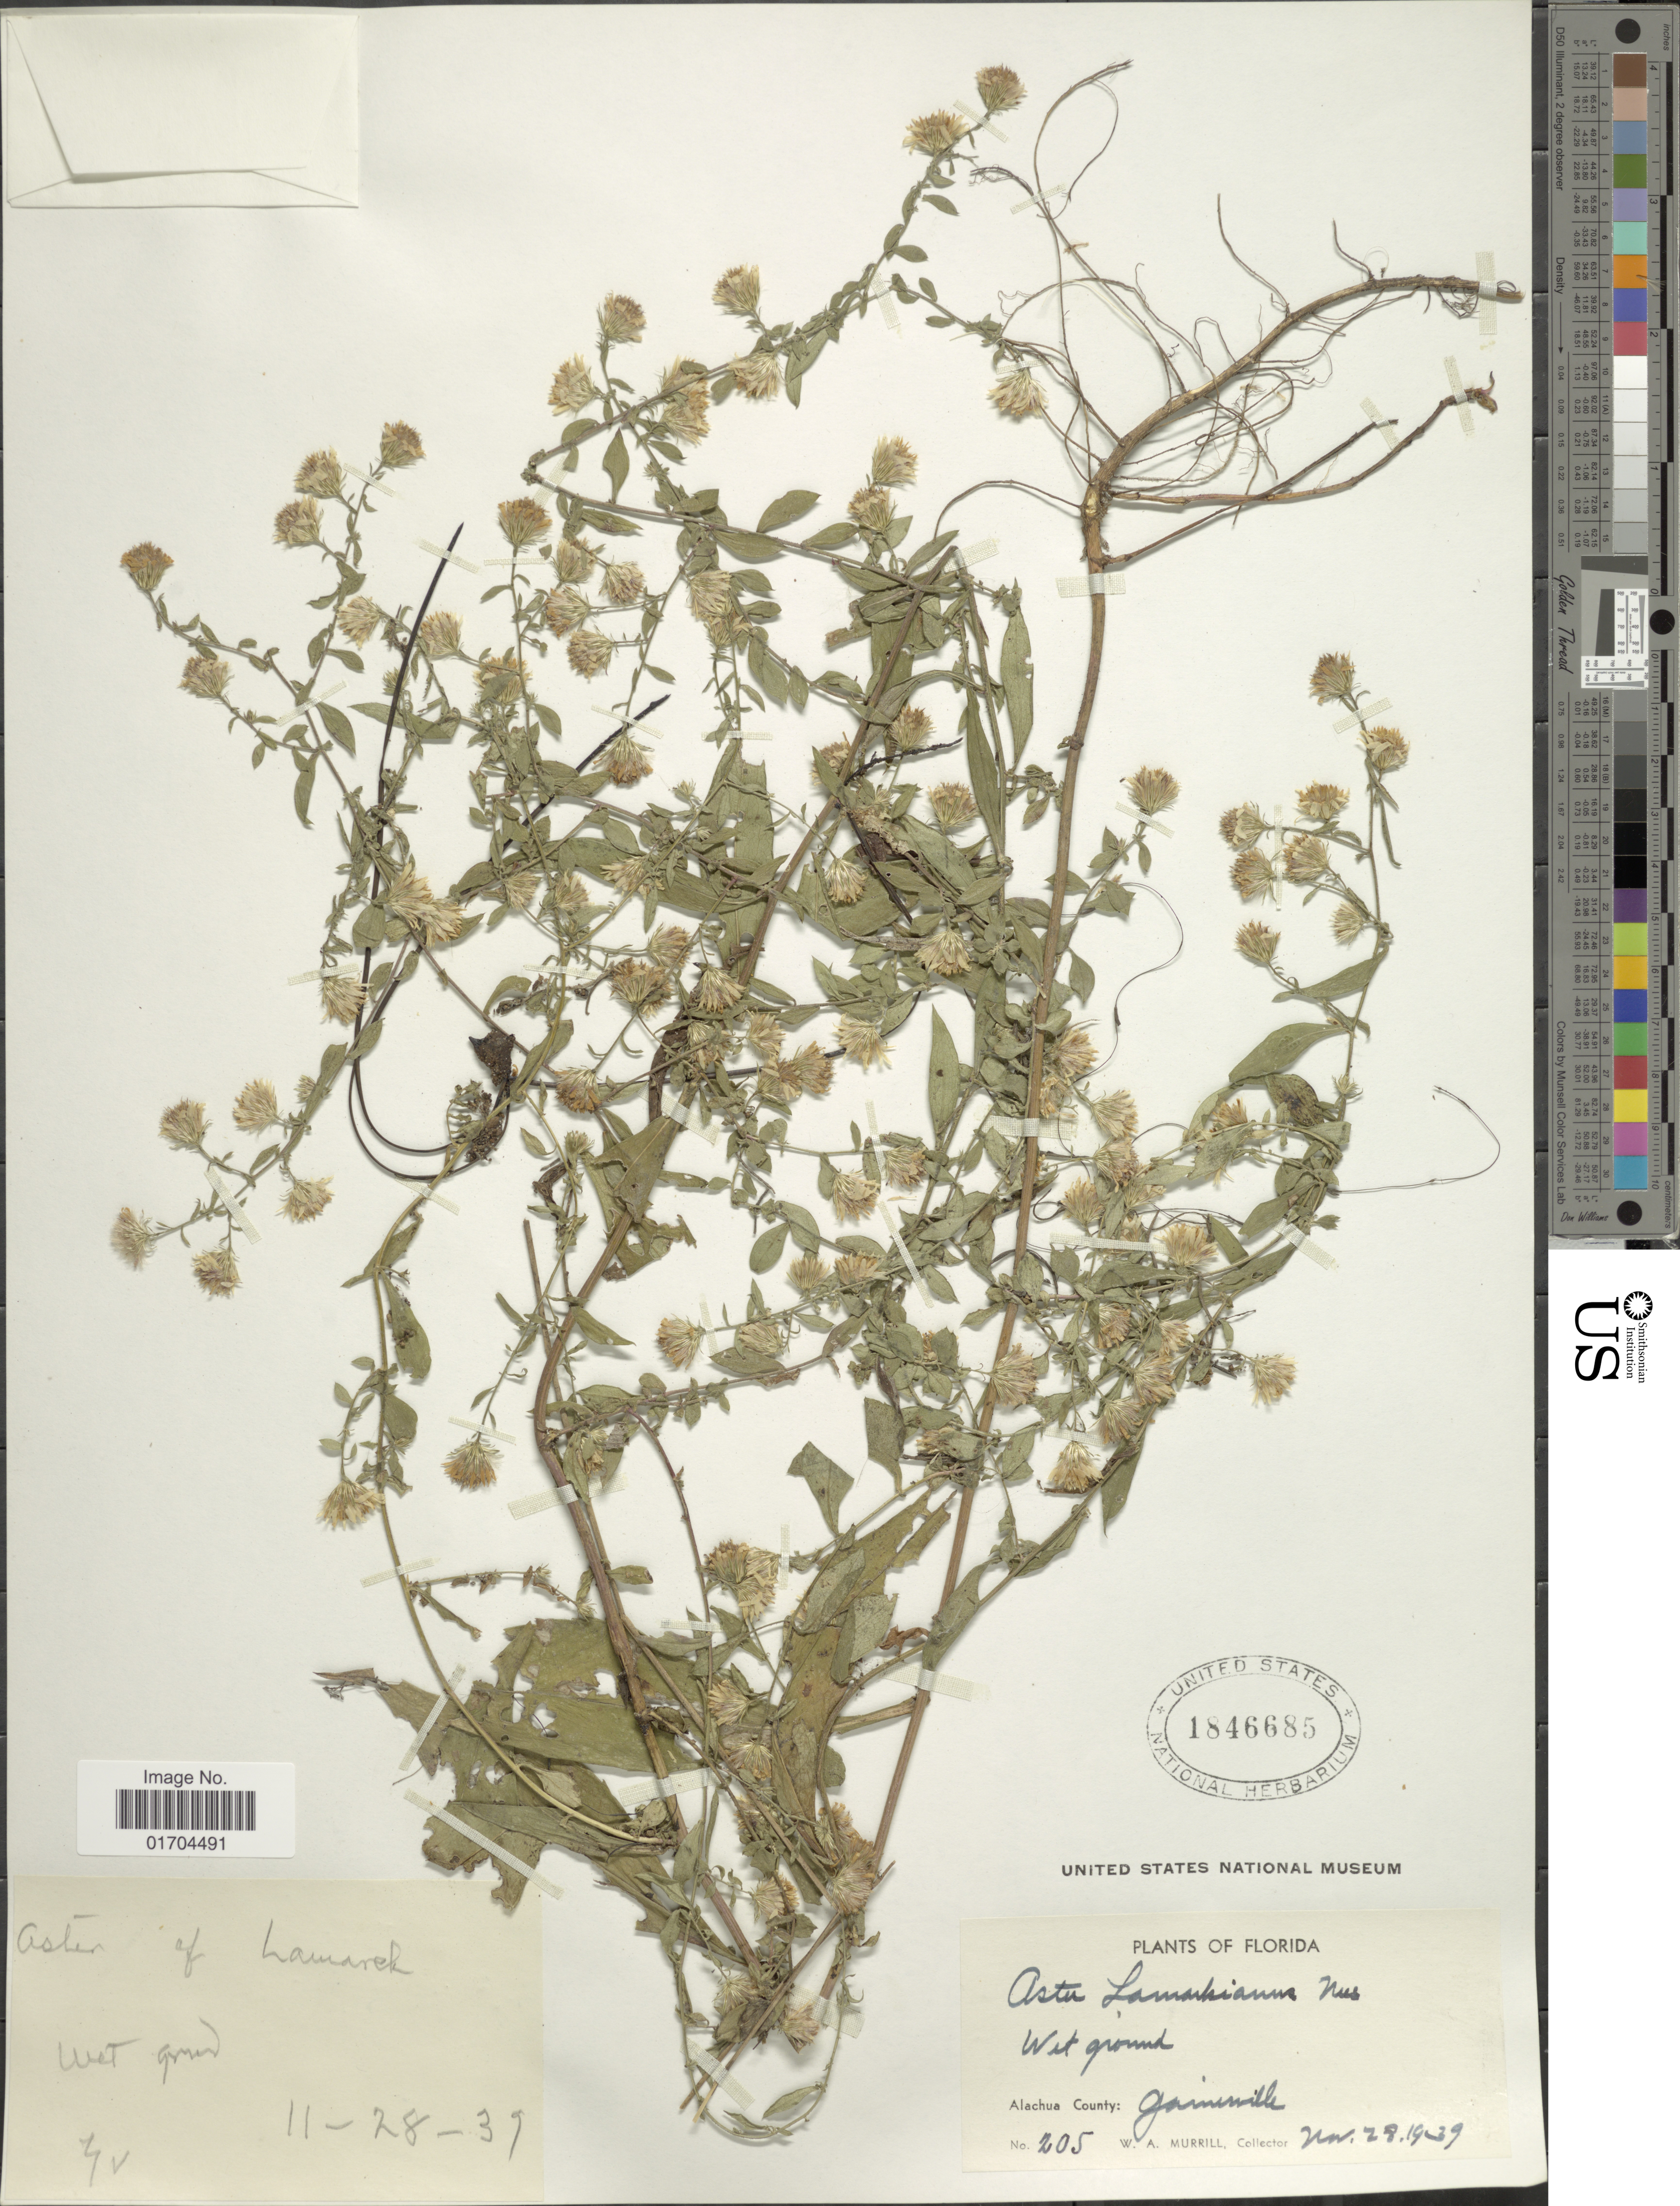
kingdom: Plantae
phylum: Tracheophyta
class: Magnoliopsida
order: Asterales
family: Asteraceae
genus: Symphyotrichum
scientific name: Symphyotrichum sp.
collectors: W. A. Murrill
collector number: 205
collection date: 1939-11-28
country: United States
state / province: Florida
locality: Alachua County, Gainesville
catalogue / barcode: US 1846685